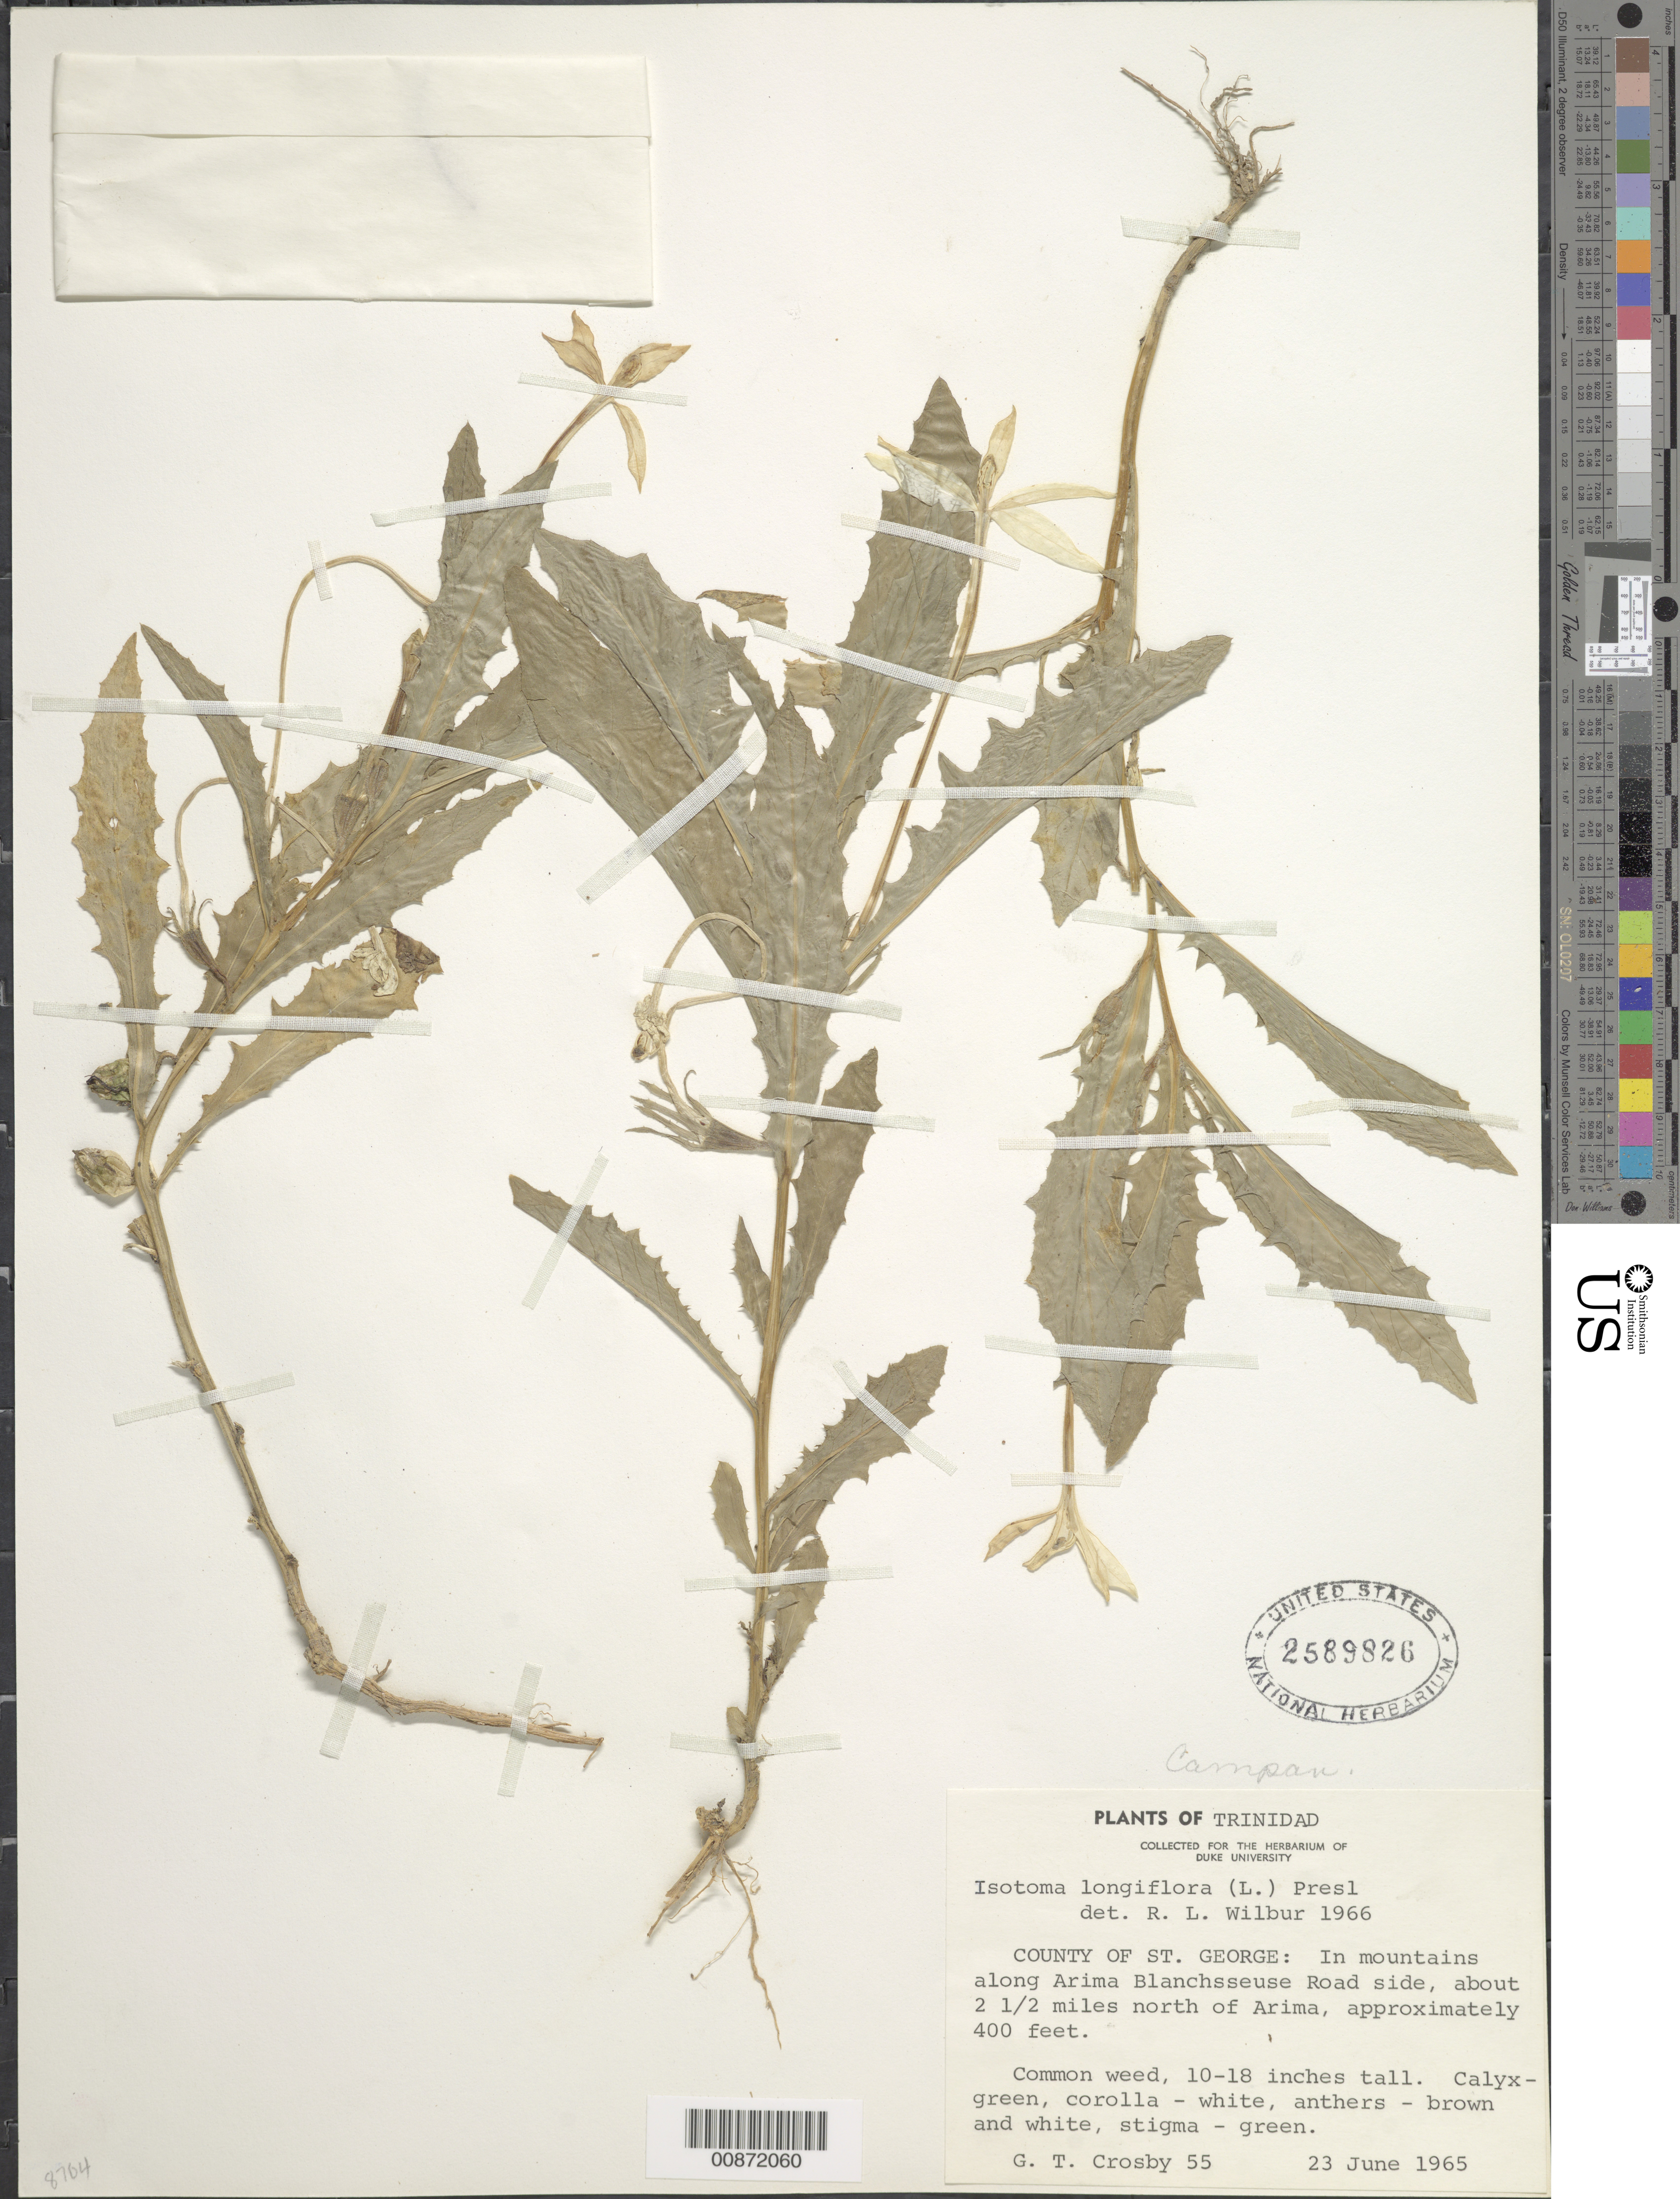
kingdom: Plantae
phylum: Tracheophyta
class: Magnoliopsida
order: Asterales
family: Campanulaceae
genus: Hippobroma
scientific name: Hippobroma longiflora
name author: (L.) G. Don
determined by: Wilbur, R. L.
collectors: G. T. Crosby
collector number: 55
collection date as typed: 23 Jun 1965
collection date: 1965-06-23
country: Trinidad and Tobago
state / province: St. George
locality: Mountains along Arima Blanchsseuse, about 2.5 miles north of Arima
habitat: Roadside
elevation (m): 122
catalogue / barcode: US 2589826